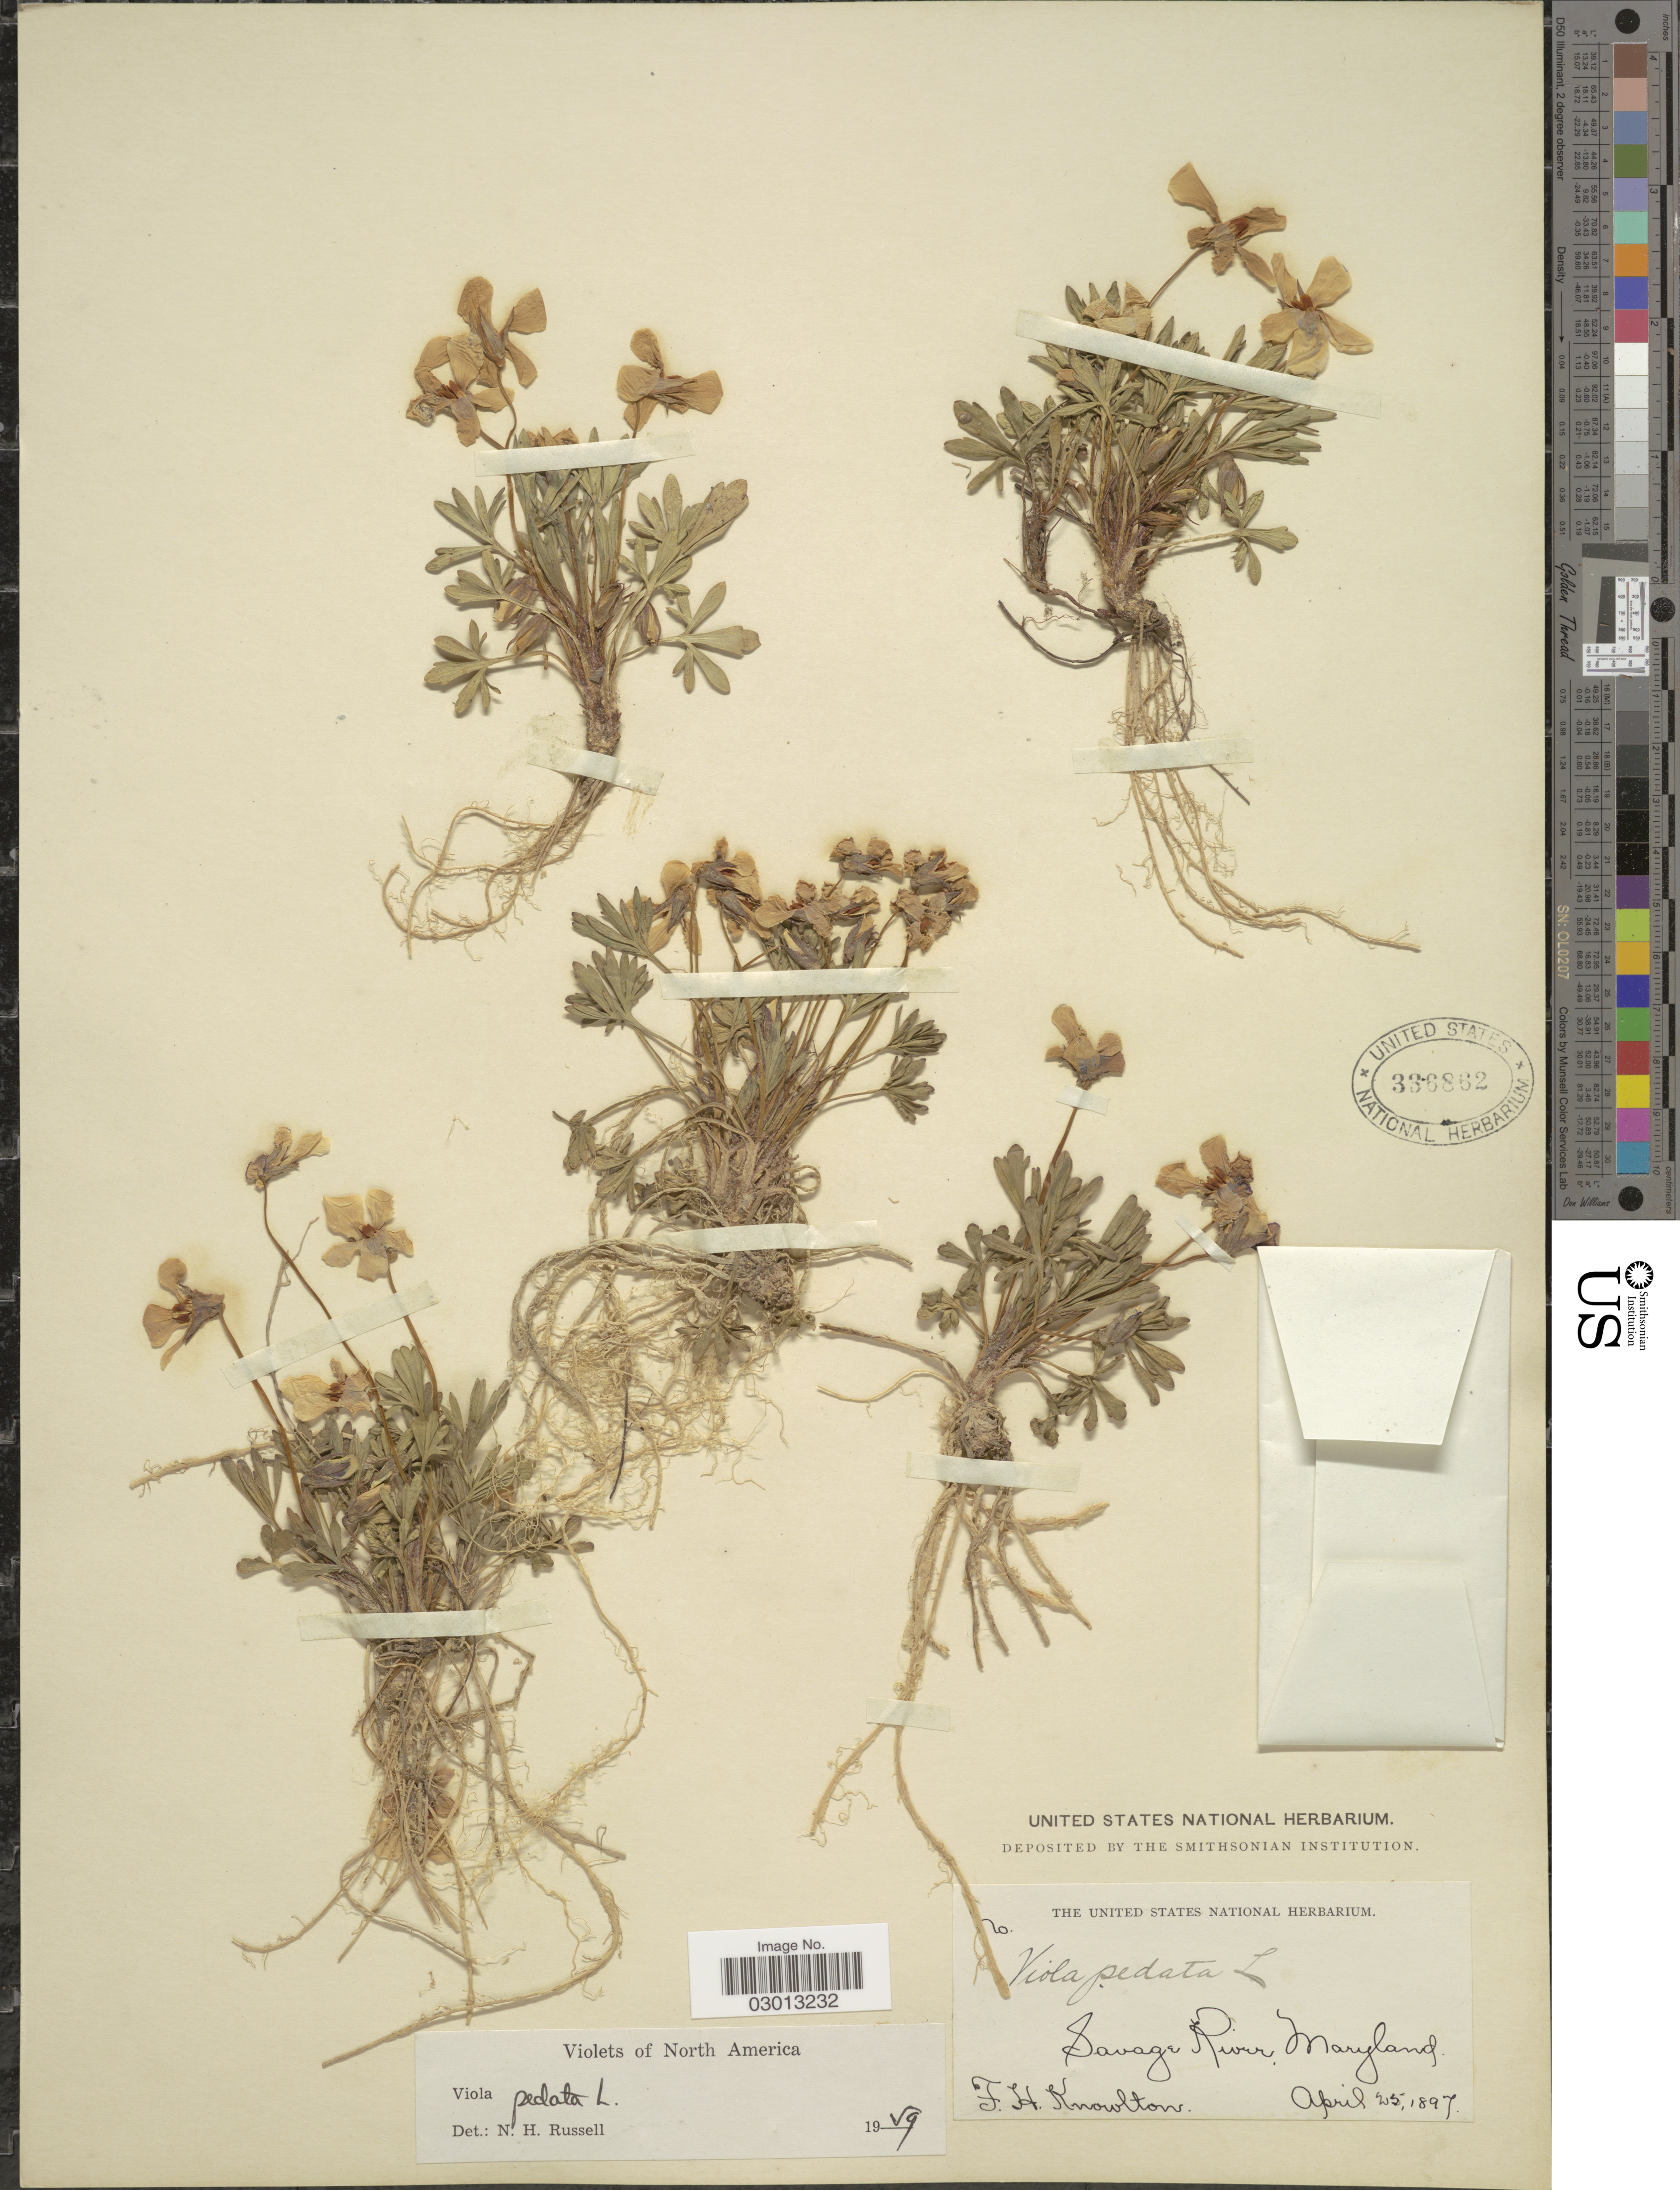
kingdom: Plantae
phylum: Tracheophyta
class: Magnoliopsida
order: Malpighiales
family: Violaceae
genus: Viola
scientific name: Viola pedata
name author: L.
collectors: F. H. Knowlton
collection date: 1897-04-25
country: United States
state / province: Maryland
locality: Savage River.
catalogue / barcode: US 336862